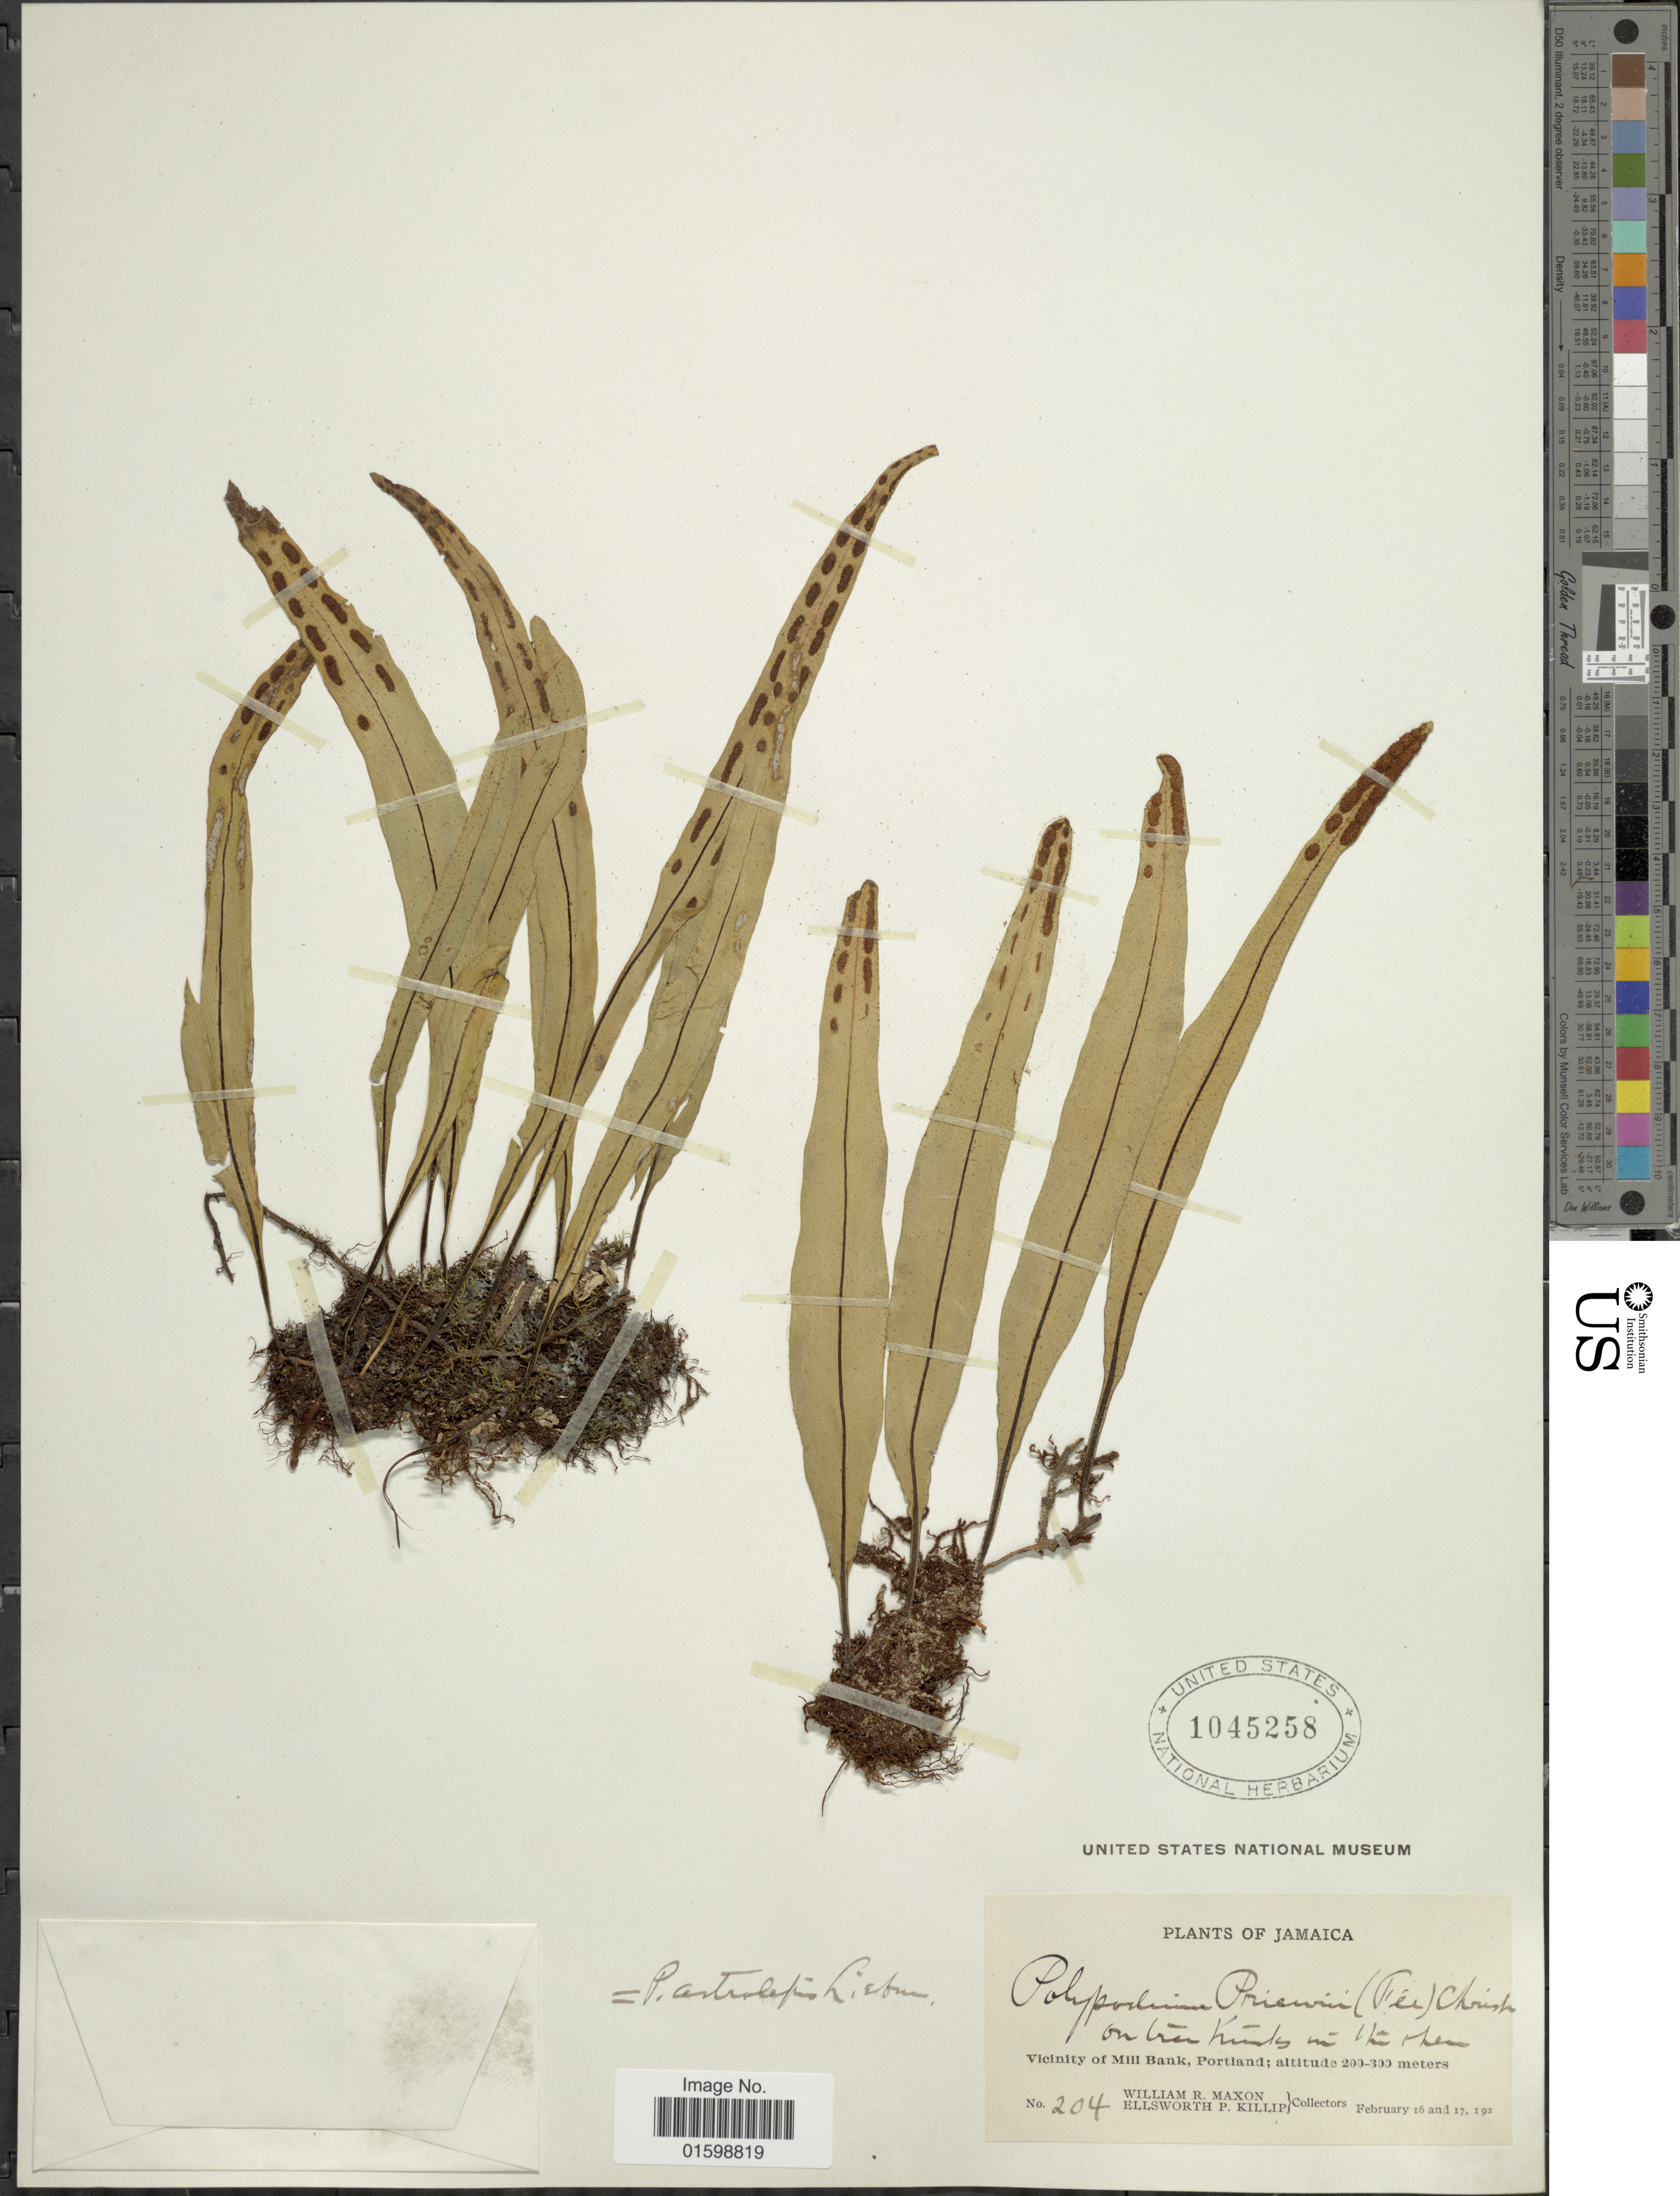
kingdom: Plantae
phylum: Tracheophyta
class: Polypodiopsida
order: Polypodiales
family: Polypodiaceae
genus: Pleopeltis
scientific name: Pleopeltis astrolepis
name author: (Liebm.) E. Fourn.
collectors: W. R. Maxon & E. P. Killip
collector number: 204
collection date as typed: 192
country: Jamaica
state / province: Portland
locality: On tree trunks in the vicinity of Mill Bank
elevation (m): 200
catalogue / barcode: US 1045258